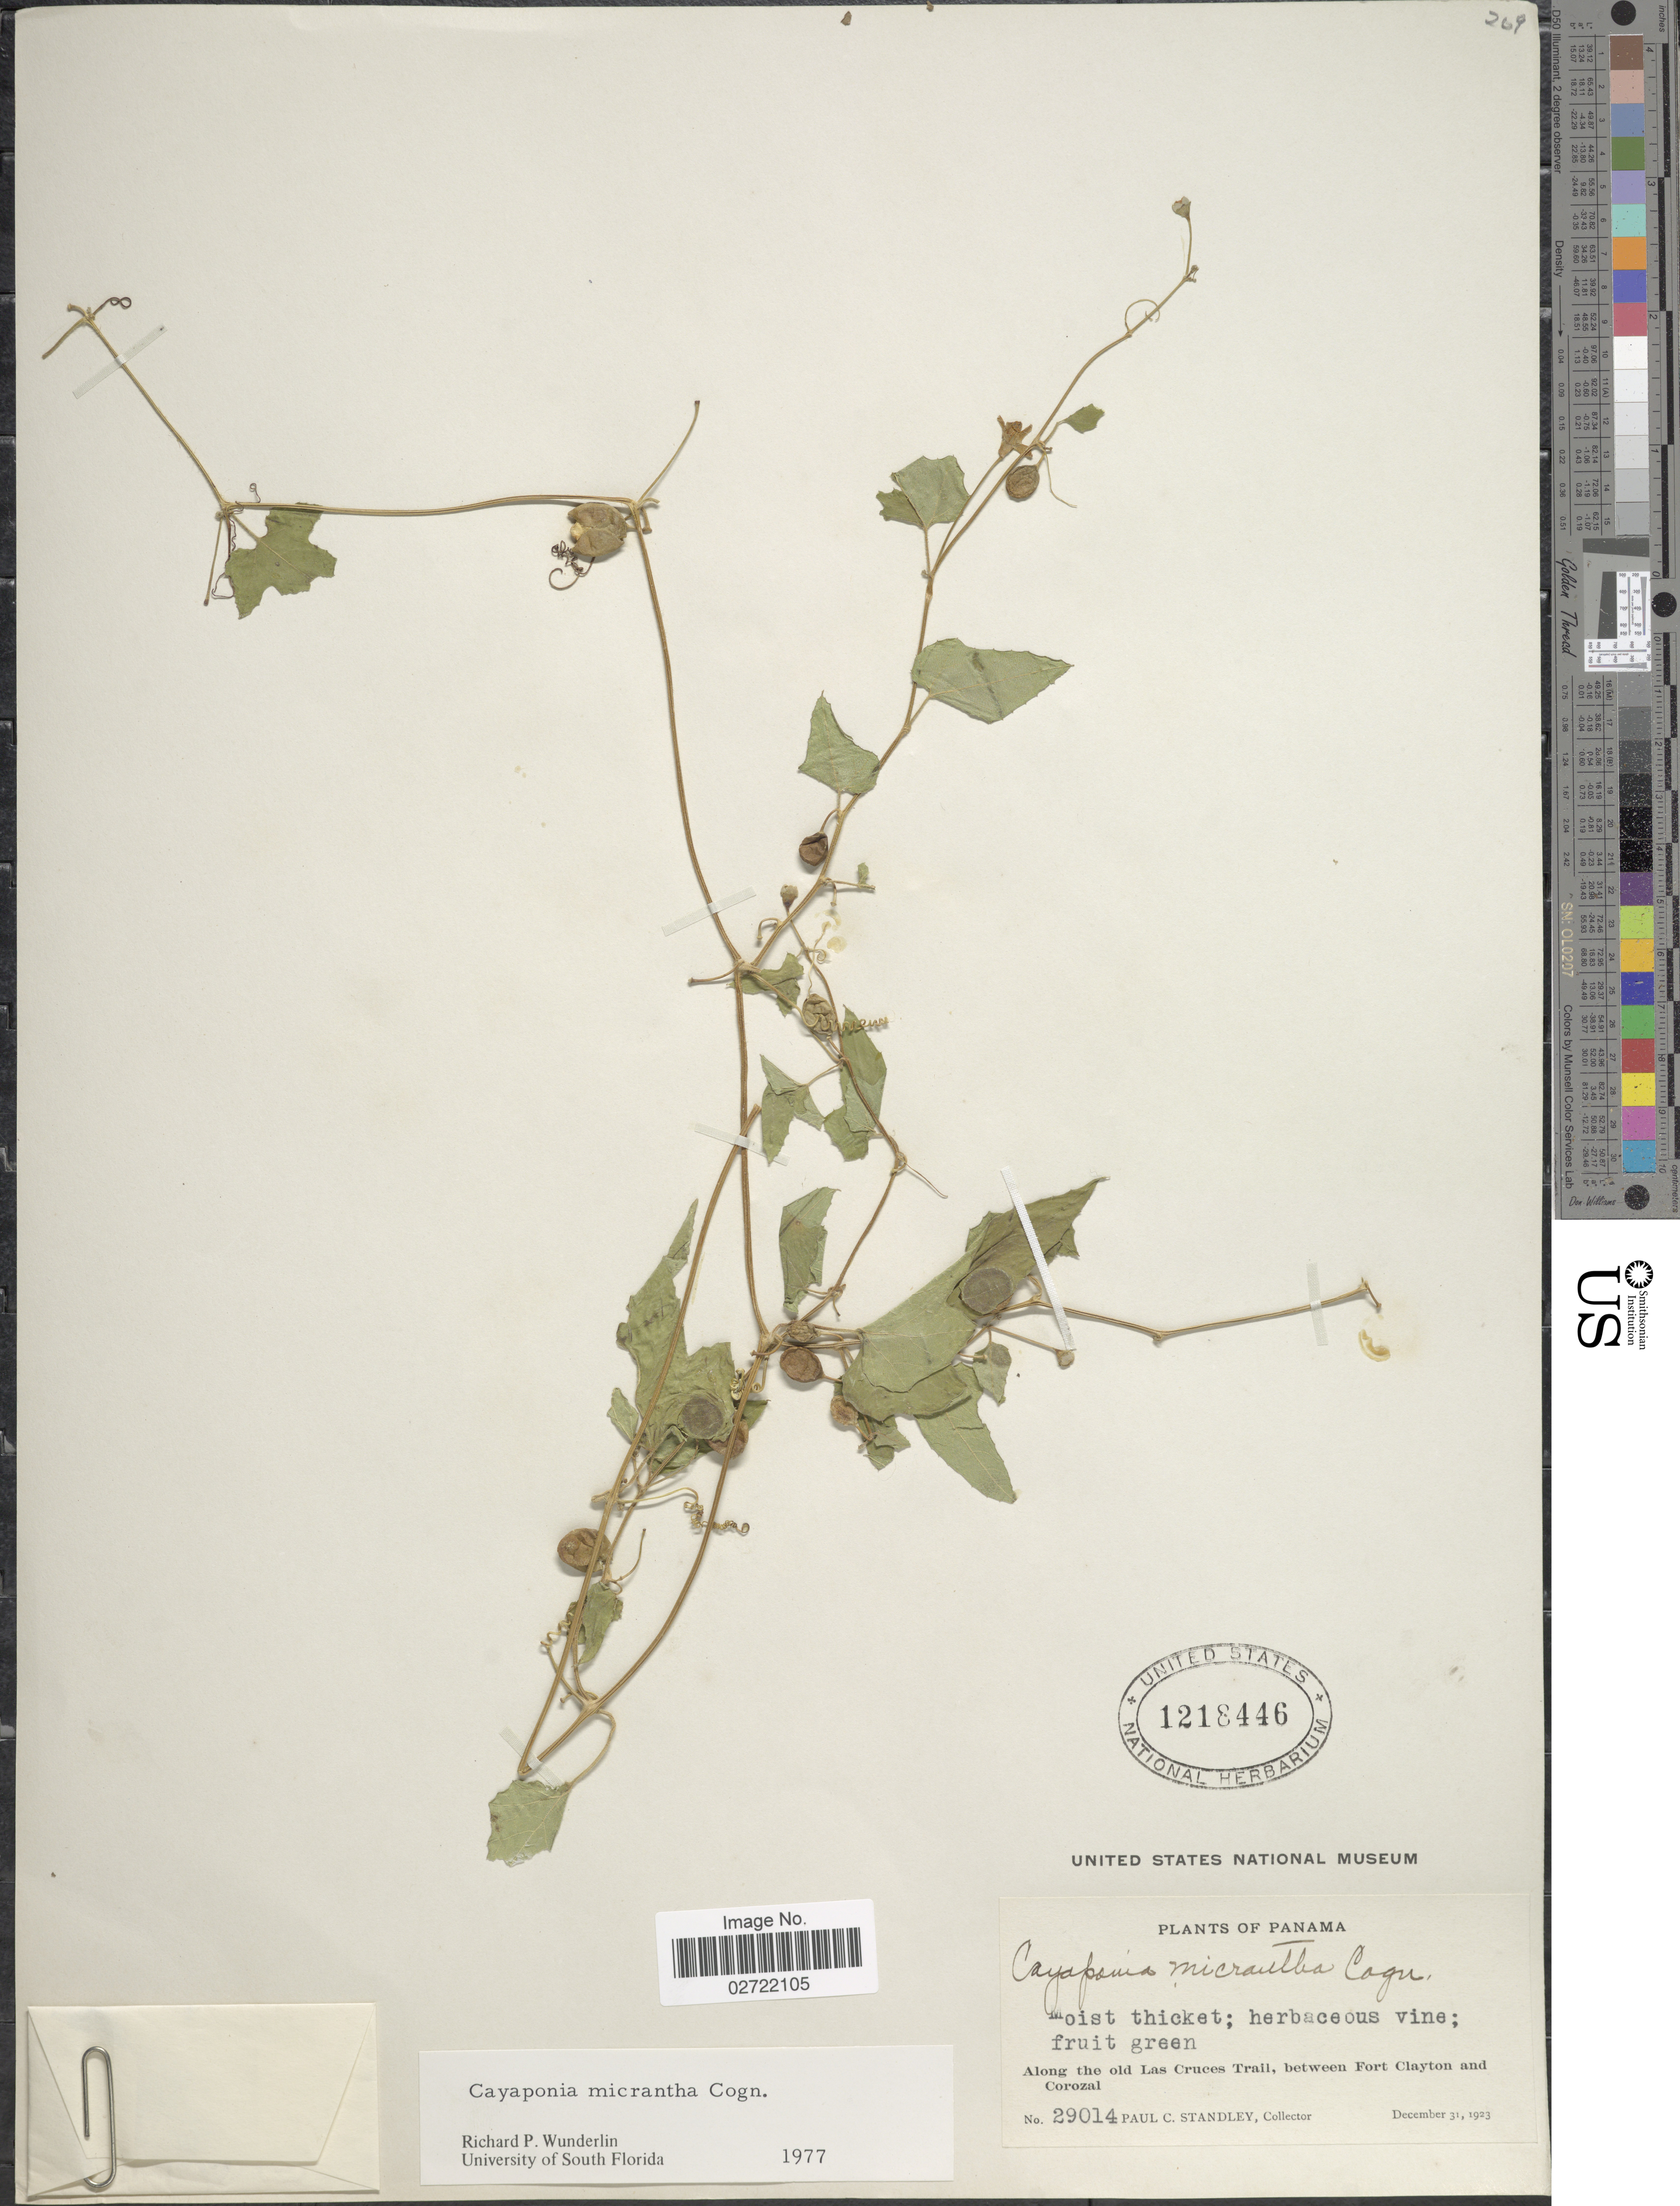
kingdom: Plantae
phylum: Tracheophyta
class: Magnoliopsida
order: Cucurbitales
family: Cucurbitaceae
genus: Cayaponia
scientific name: Cayaponia micrantha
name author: Cogn.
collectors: P. C. Standley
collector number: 29014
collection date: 1923-12-31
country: Panama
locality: Along the old Las Cruces Trail, between Fort Clayton and Corozal.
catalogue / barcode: US 1218446